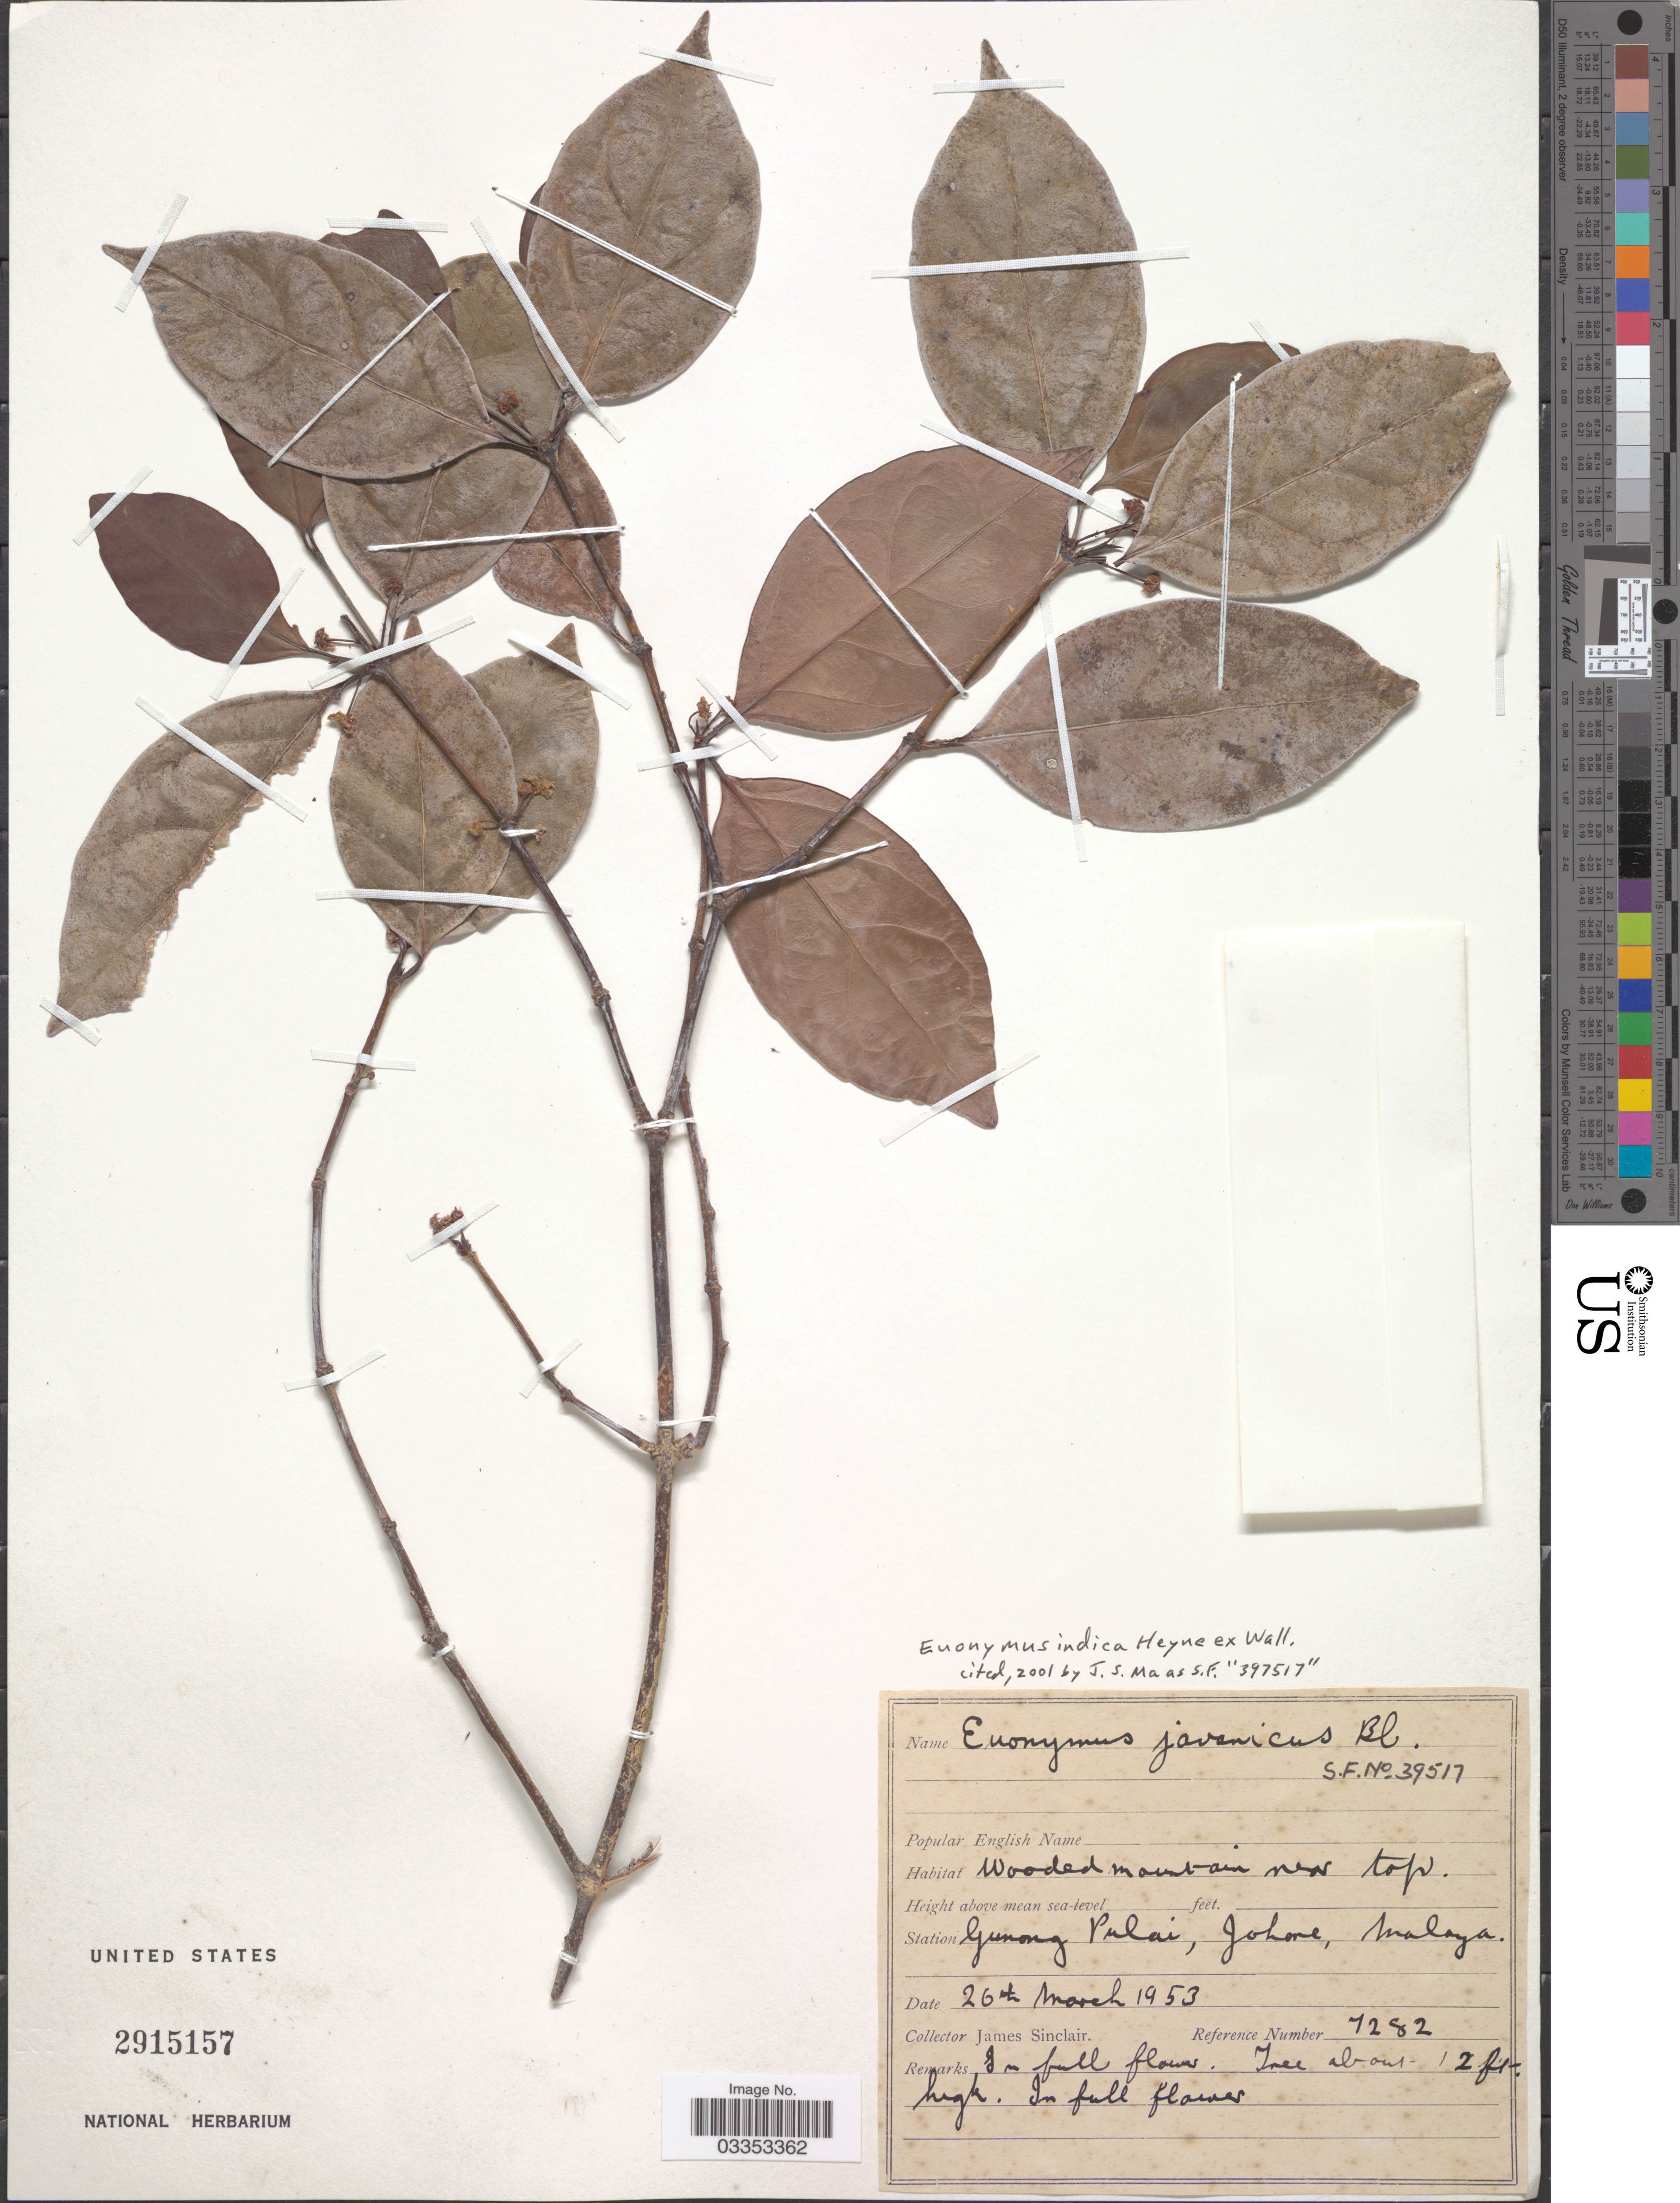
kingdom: Plantae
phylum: Tracheophyta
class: Magnoliopsida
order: Celastrales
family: Celastraceae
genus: Euonymus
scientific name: Euonymus indicus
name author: B. Heyne ex Wall.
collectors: J. Sinclair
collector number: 7282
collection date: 1953-03-26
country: Malaysia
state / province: Johor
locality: Station Gunong Pulai, Johore, Malaya.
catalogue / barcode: US 2915157